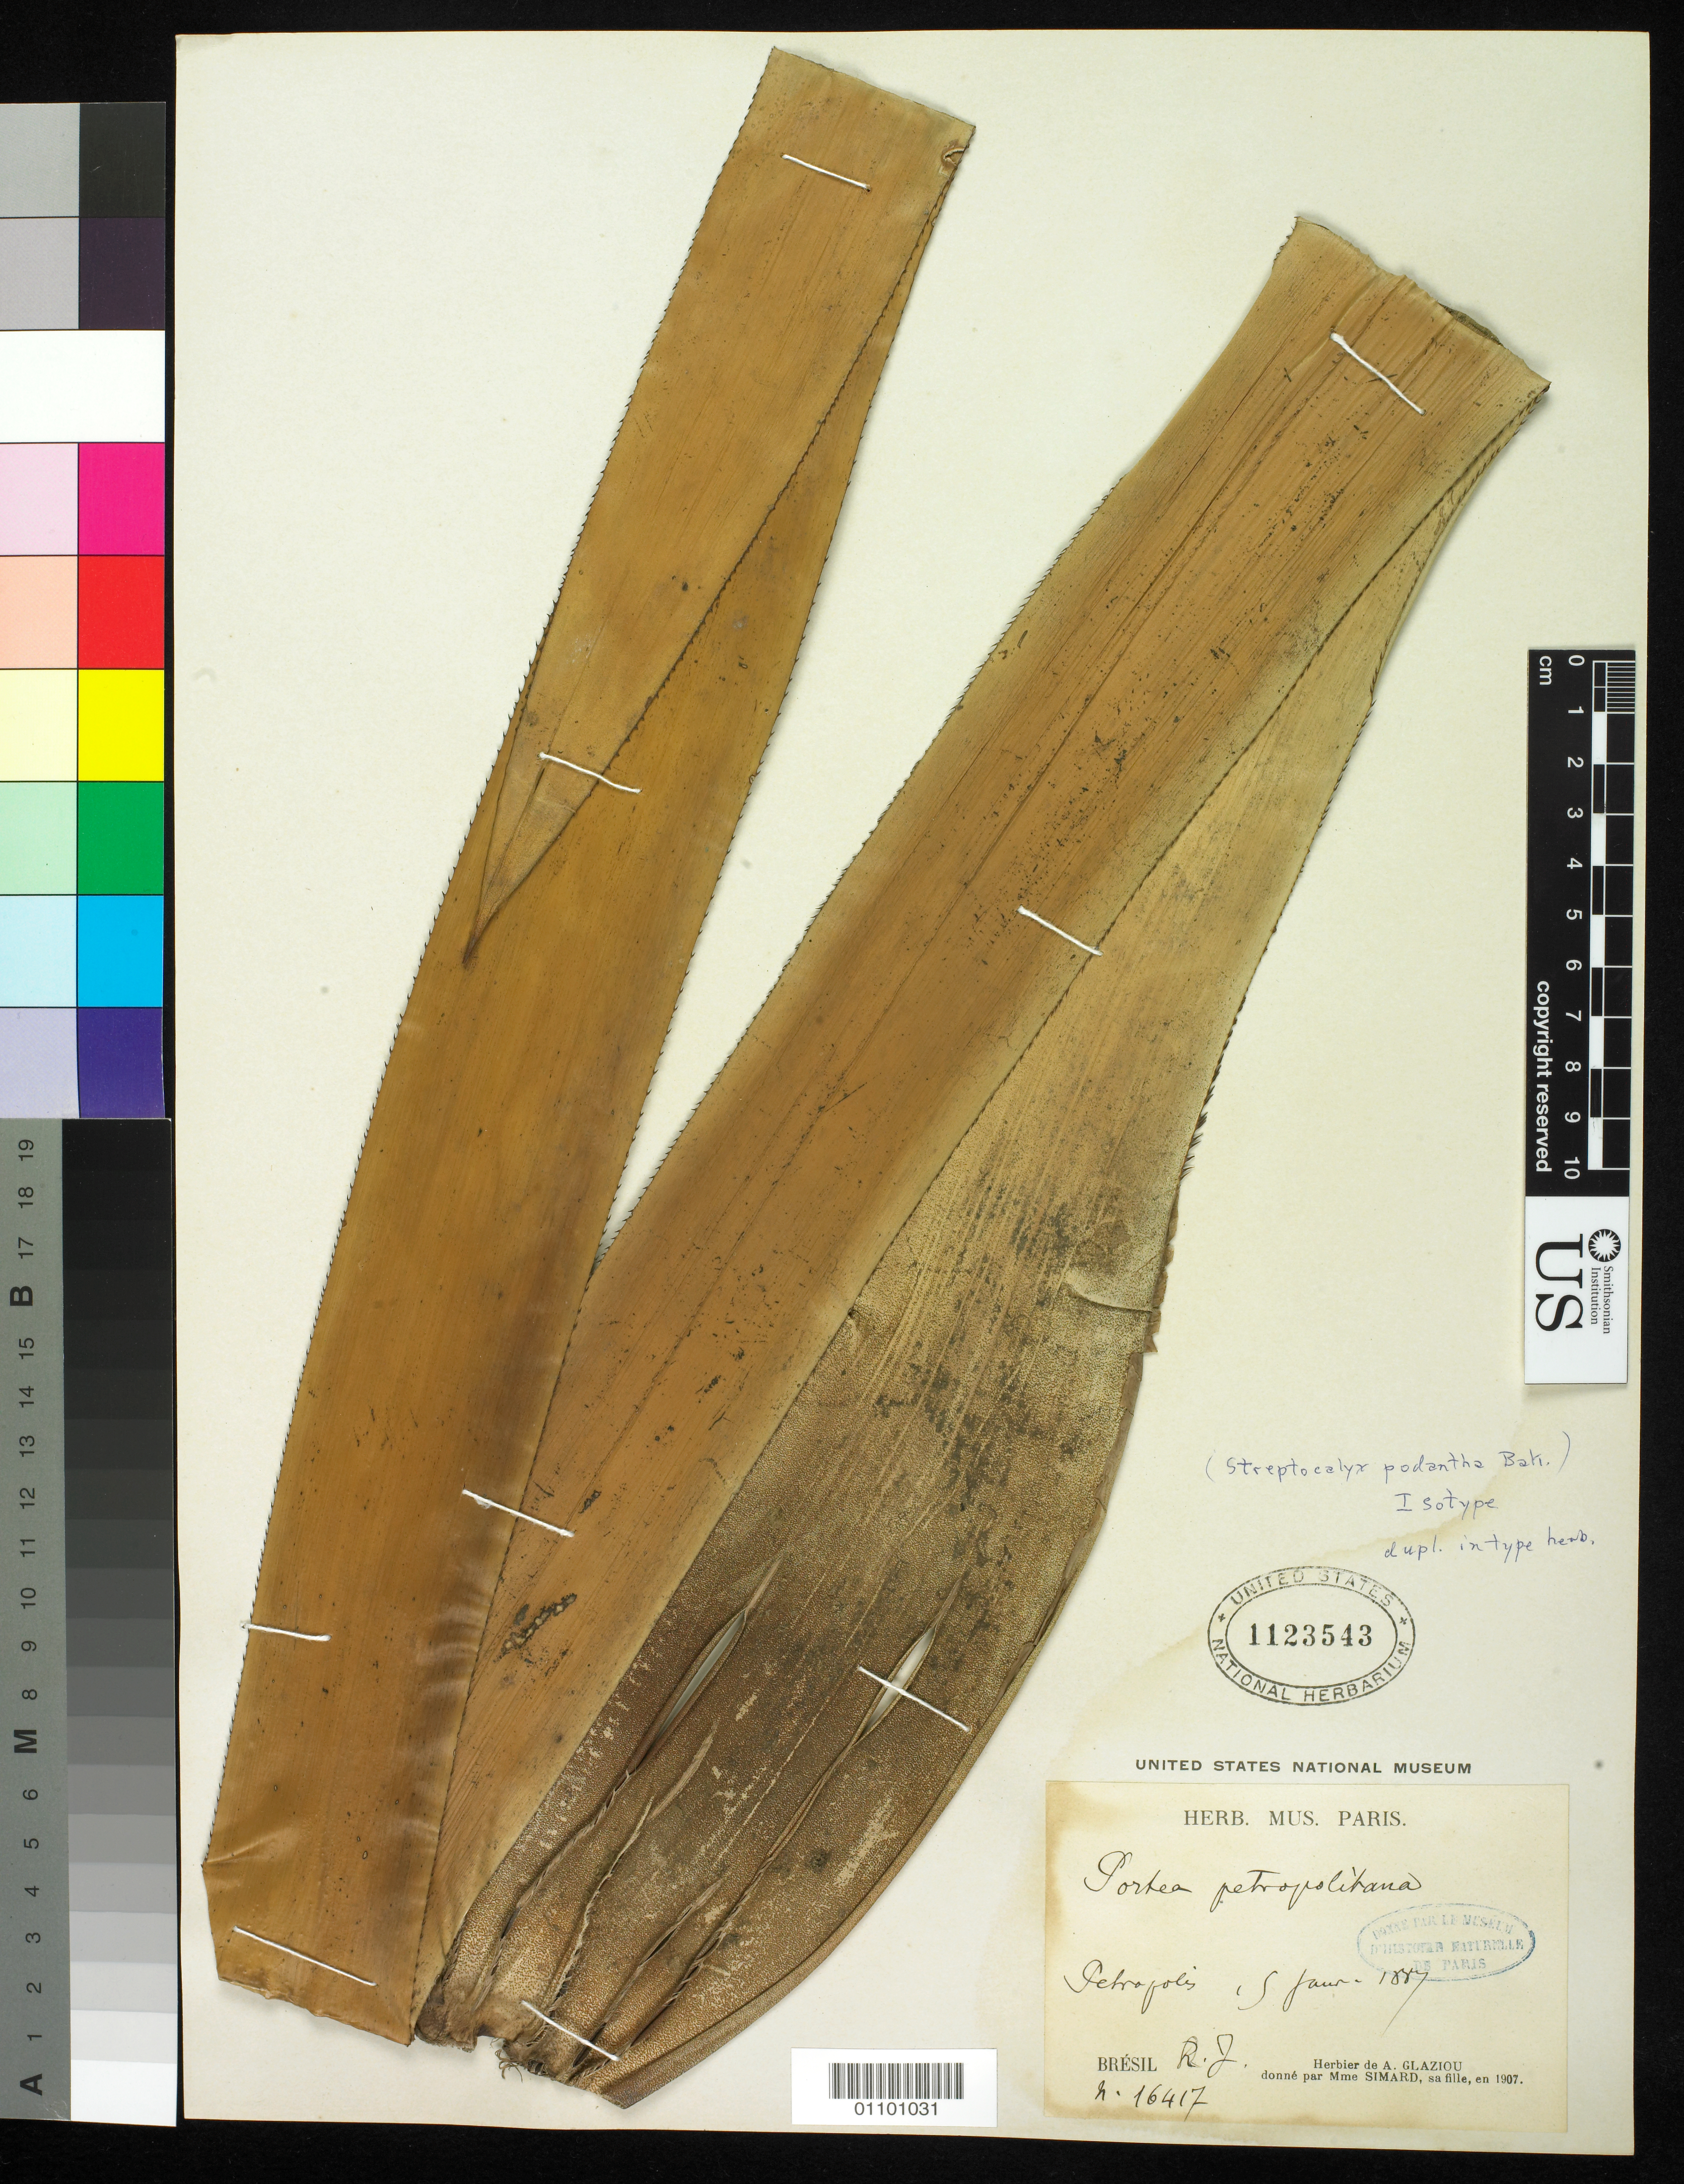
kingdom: Plantae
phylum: Tracheophyta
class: Liliopsida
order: Poales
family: Bromeliaceae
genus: Streptocalyx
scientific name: Streptocalyx podantha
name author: Baker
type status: Isotype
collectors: A. F. M. Glaziou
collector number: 16417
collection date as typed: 1887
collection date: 1887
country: Brazil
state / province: Rio de Janeiro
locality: Petropolis.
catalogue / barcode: US 1123543